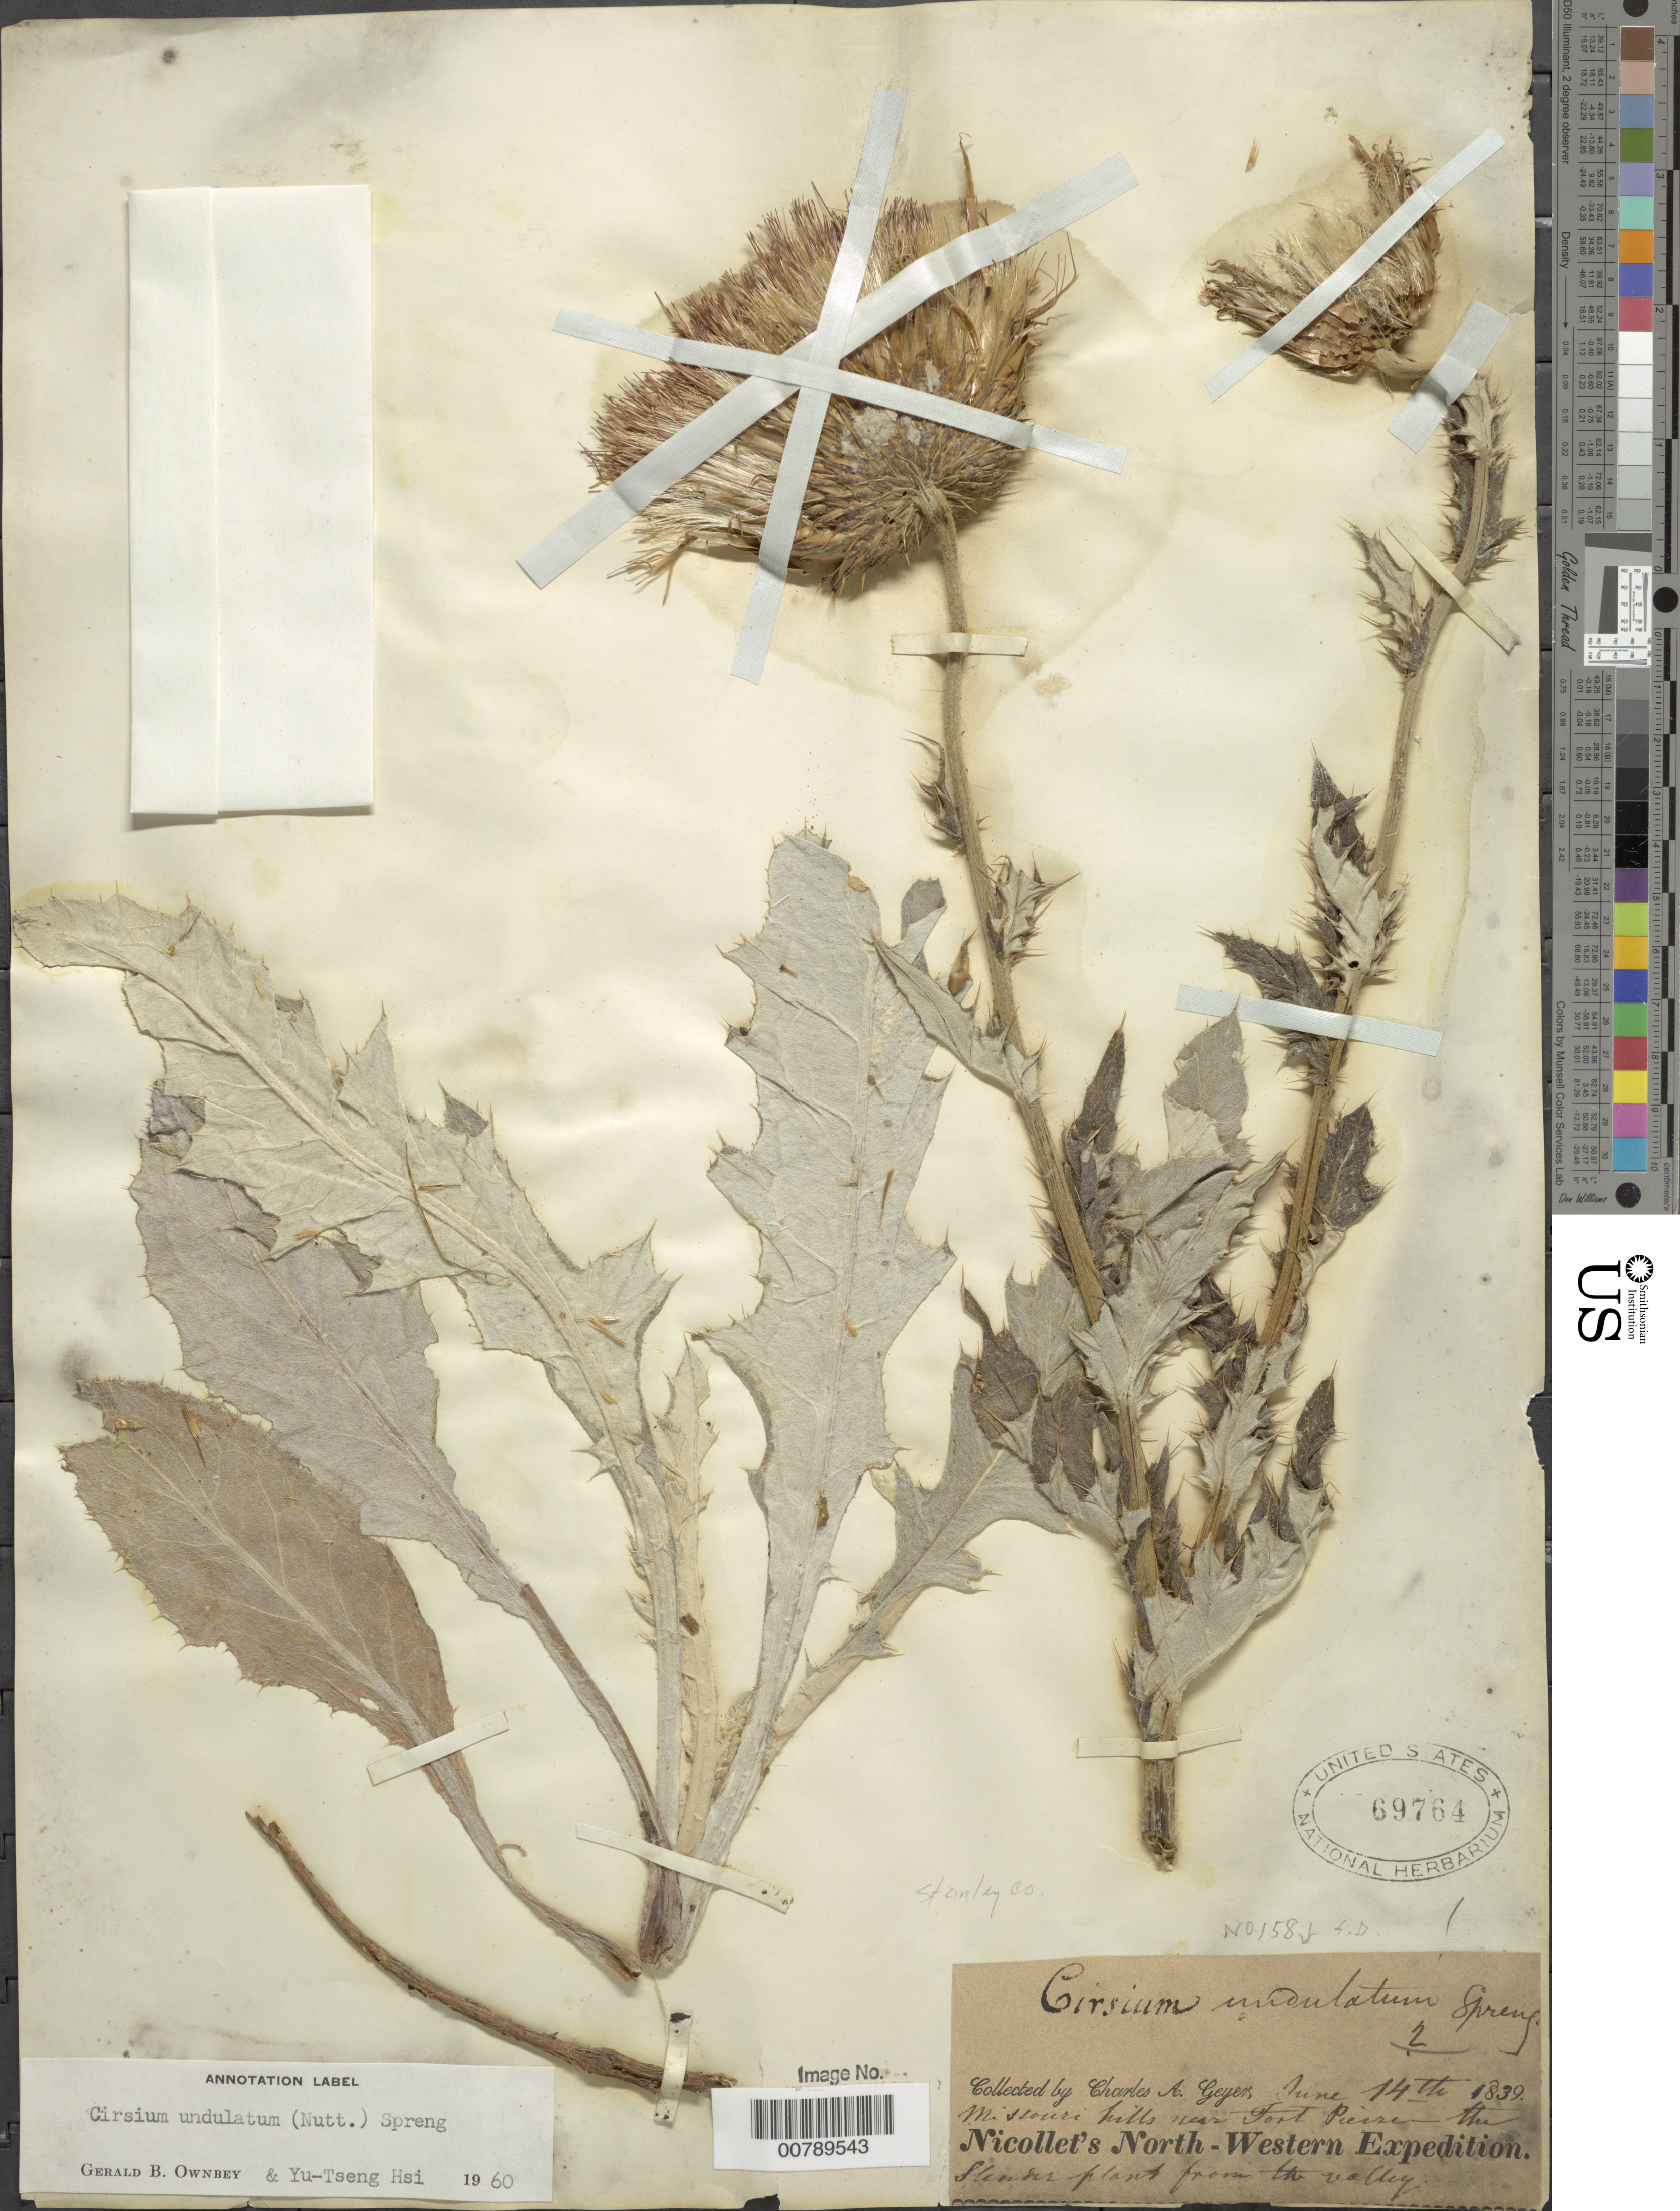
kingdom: Plantae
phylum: Tracheophyta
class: Magnoliopsida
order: Asterales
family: Asteraceae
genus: Cirsium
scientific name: Cirsium undulatum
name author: (Nutt.) Spreng.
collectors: C. A. Geyer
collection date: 1839-06-14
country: United States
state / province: South Dakota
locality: Missouri hills near Fort Pierre, Nicollet's North-Western Expedition.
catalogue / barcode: US 69764